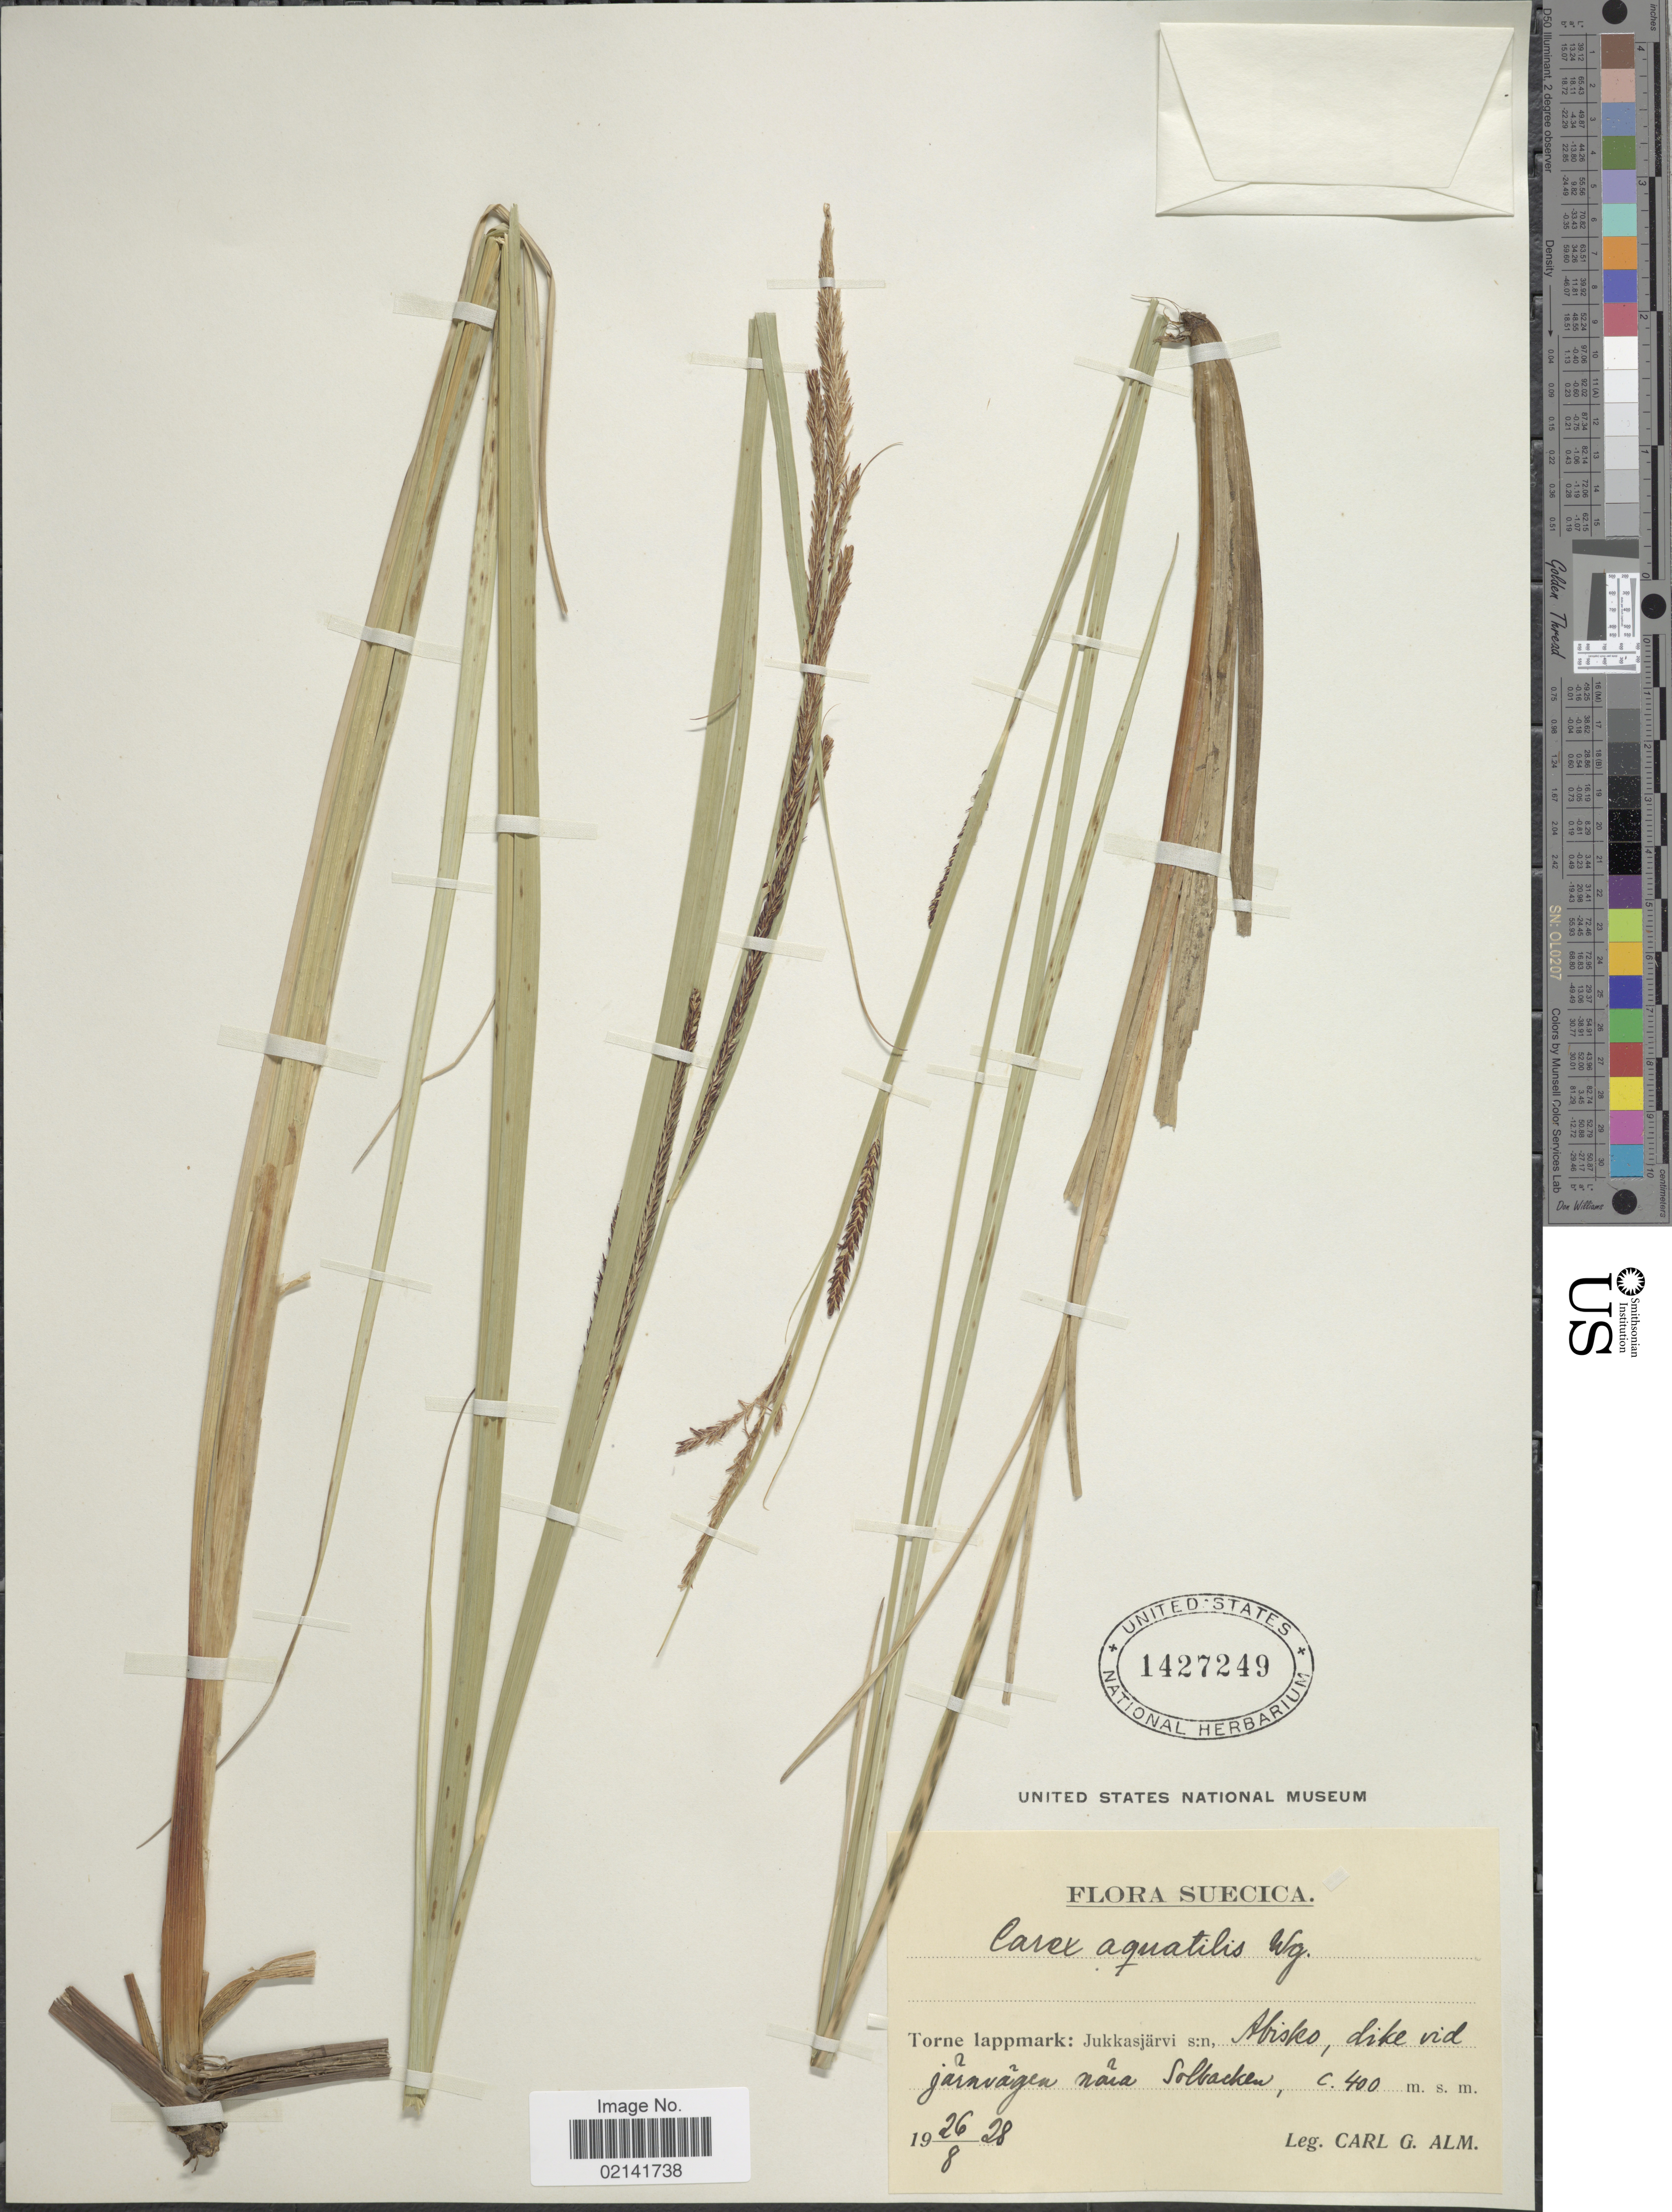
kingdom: Plantae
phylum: Tracheophyta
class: Liliopsida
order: Poales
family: Cyperaceae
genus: Carex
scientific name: Carex aquatilis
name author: Wahlenb.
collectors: C. G. Alm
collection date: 1928-08-26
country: Sweden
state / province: Norrbotten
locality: Suecica, Torne lappmark: Jukkasjarvi s:n [Foreign script]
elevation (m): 400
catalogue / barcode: US 1427249